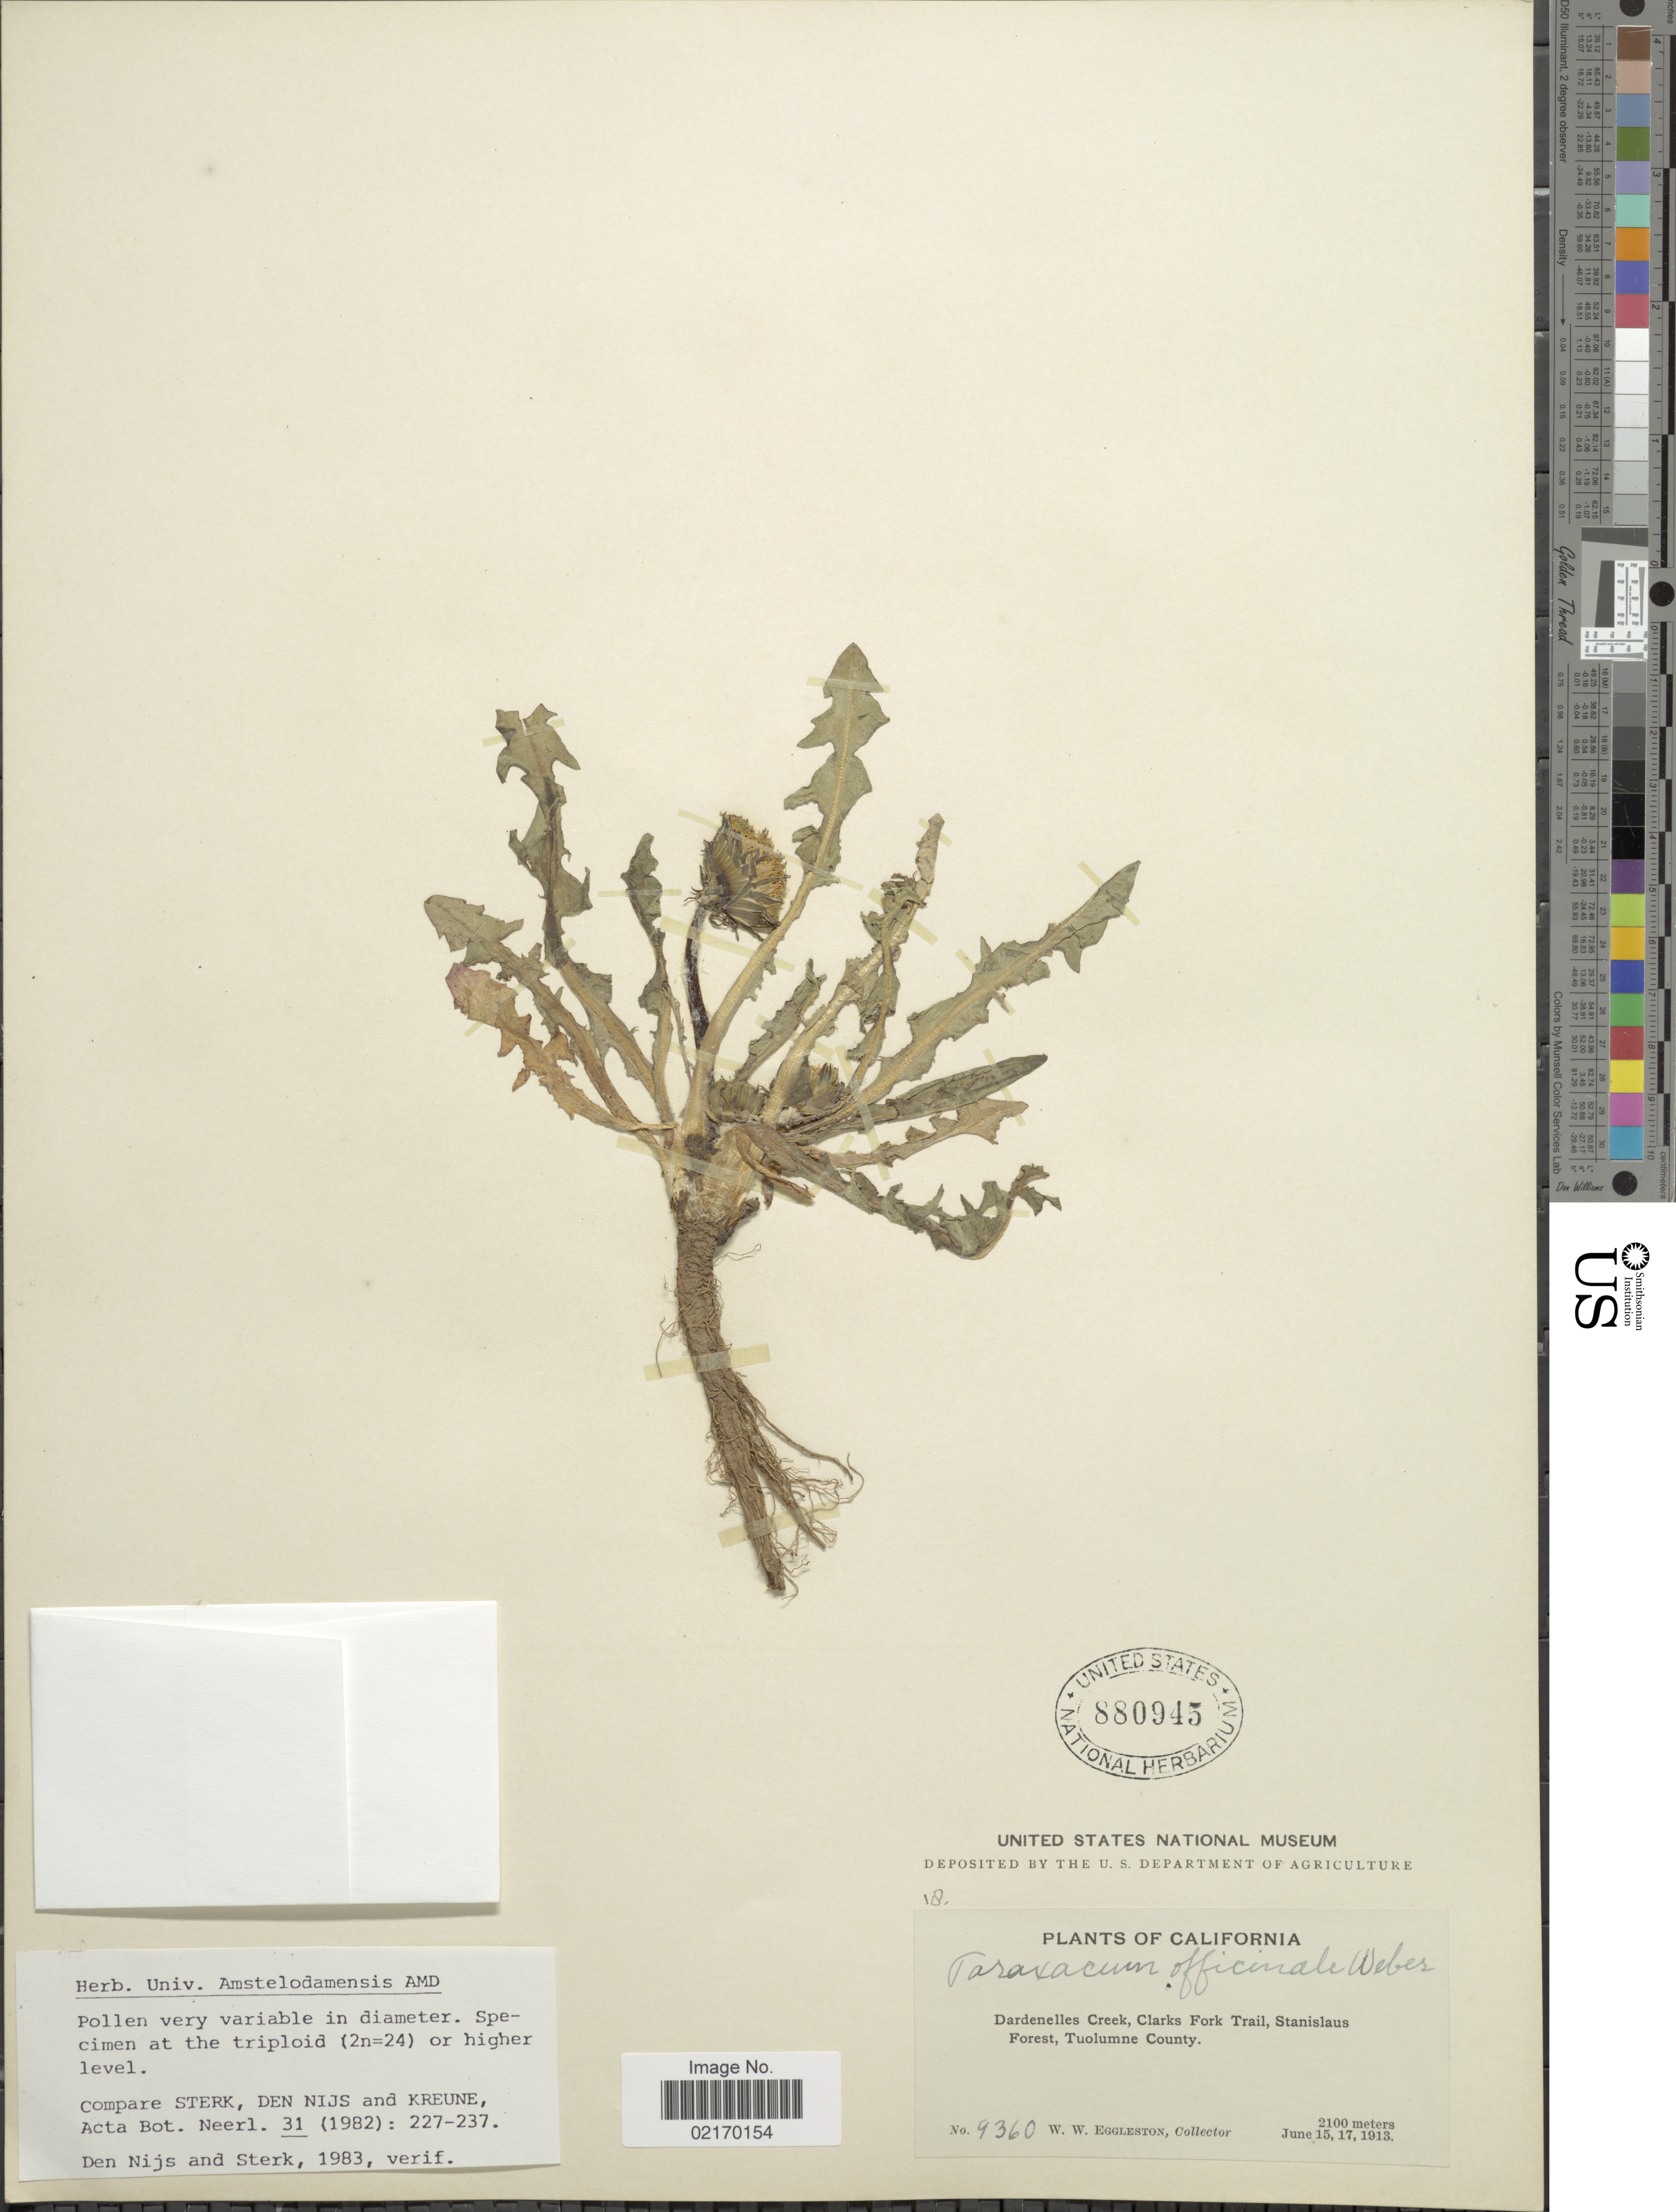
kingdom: Plantae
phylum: Tracheophyta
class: Magnoliopsida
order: Asterales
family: Asteraceae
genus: Taraxacum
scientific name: Taraxacum officinale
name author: G.H. Weber ex F.H. Wigg.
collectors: W. W. Eggleston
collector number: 9360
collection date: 1913-06-15/1913-06-17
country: United States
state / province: California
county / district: Tuolumne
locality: Dardenelles Creek, Clarks Fork Trail, Stanislaus Forest, Tuolumne County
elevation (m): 2100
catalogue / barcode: US 880945